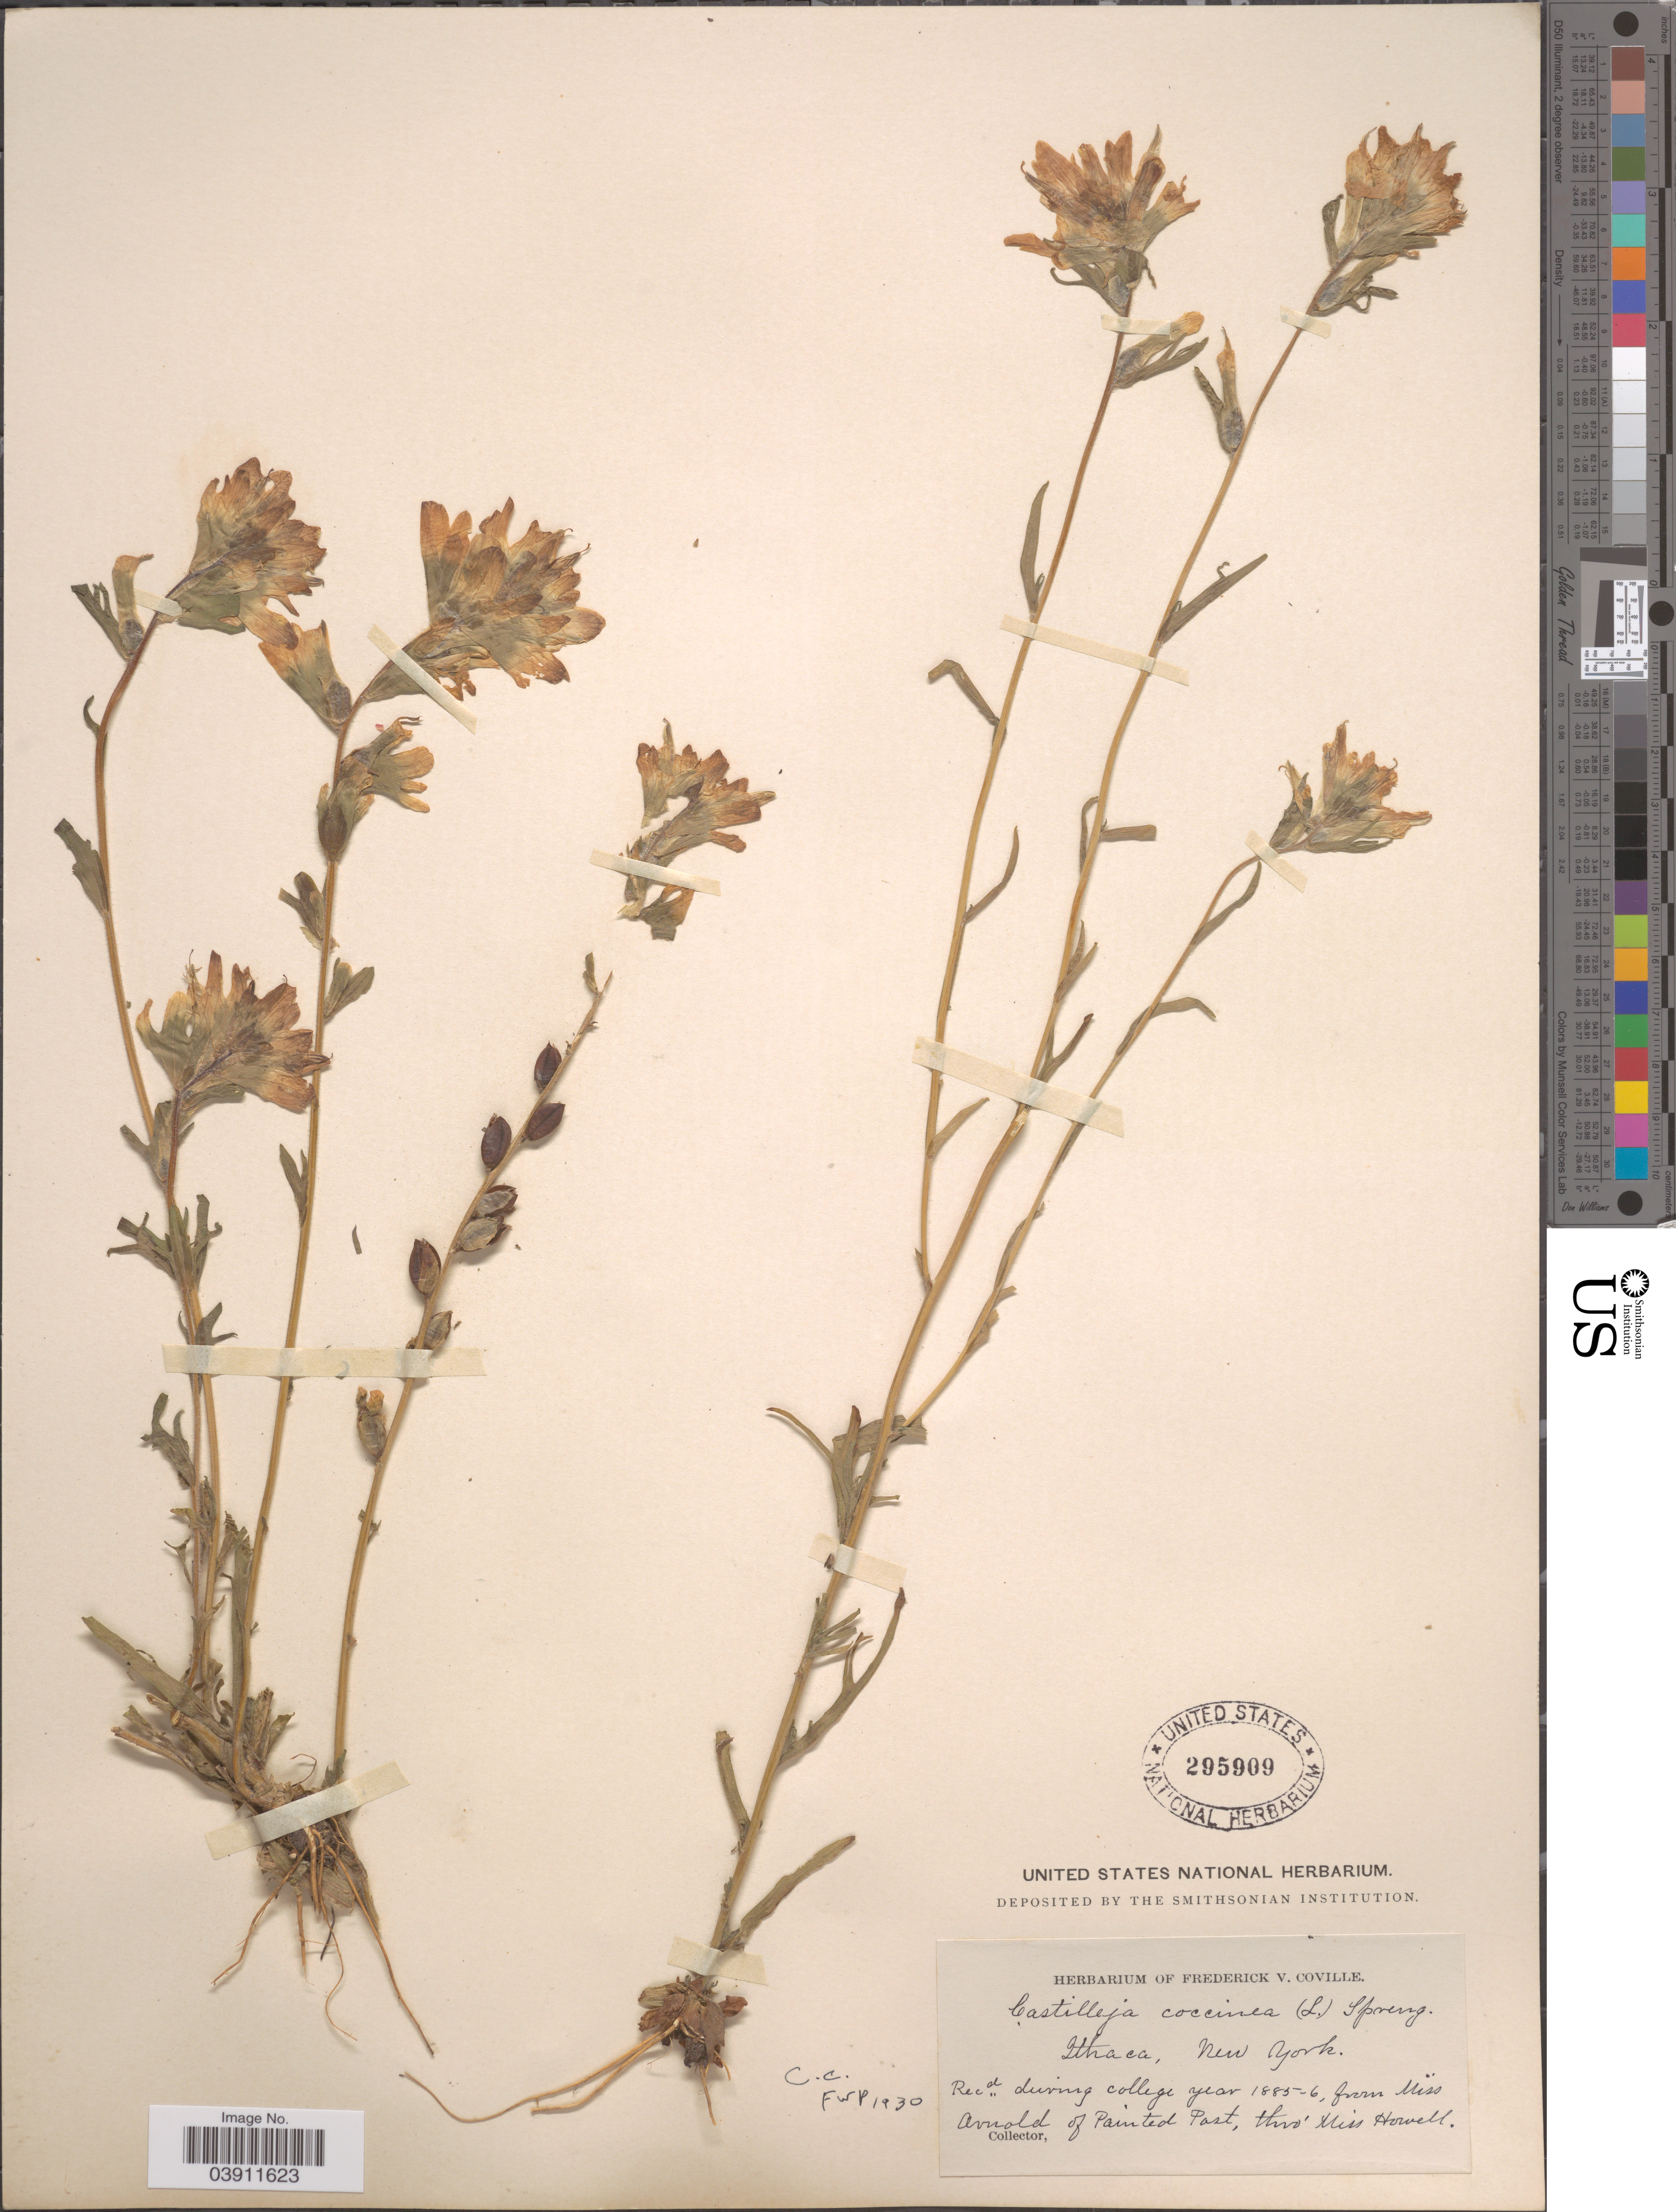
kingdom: Plantae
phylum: Tracheophyta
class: Magnoliopsida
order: Lamiales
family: Orobanchaceae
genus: Castilleja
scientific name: Castilleja coccinea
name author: (L.) Spreng.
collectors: ex herb. Fred. V. Coville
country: United States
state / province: New York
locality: Ithaca.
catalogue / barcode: US 295909